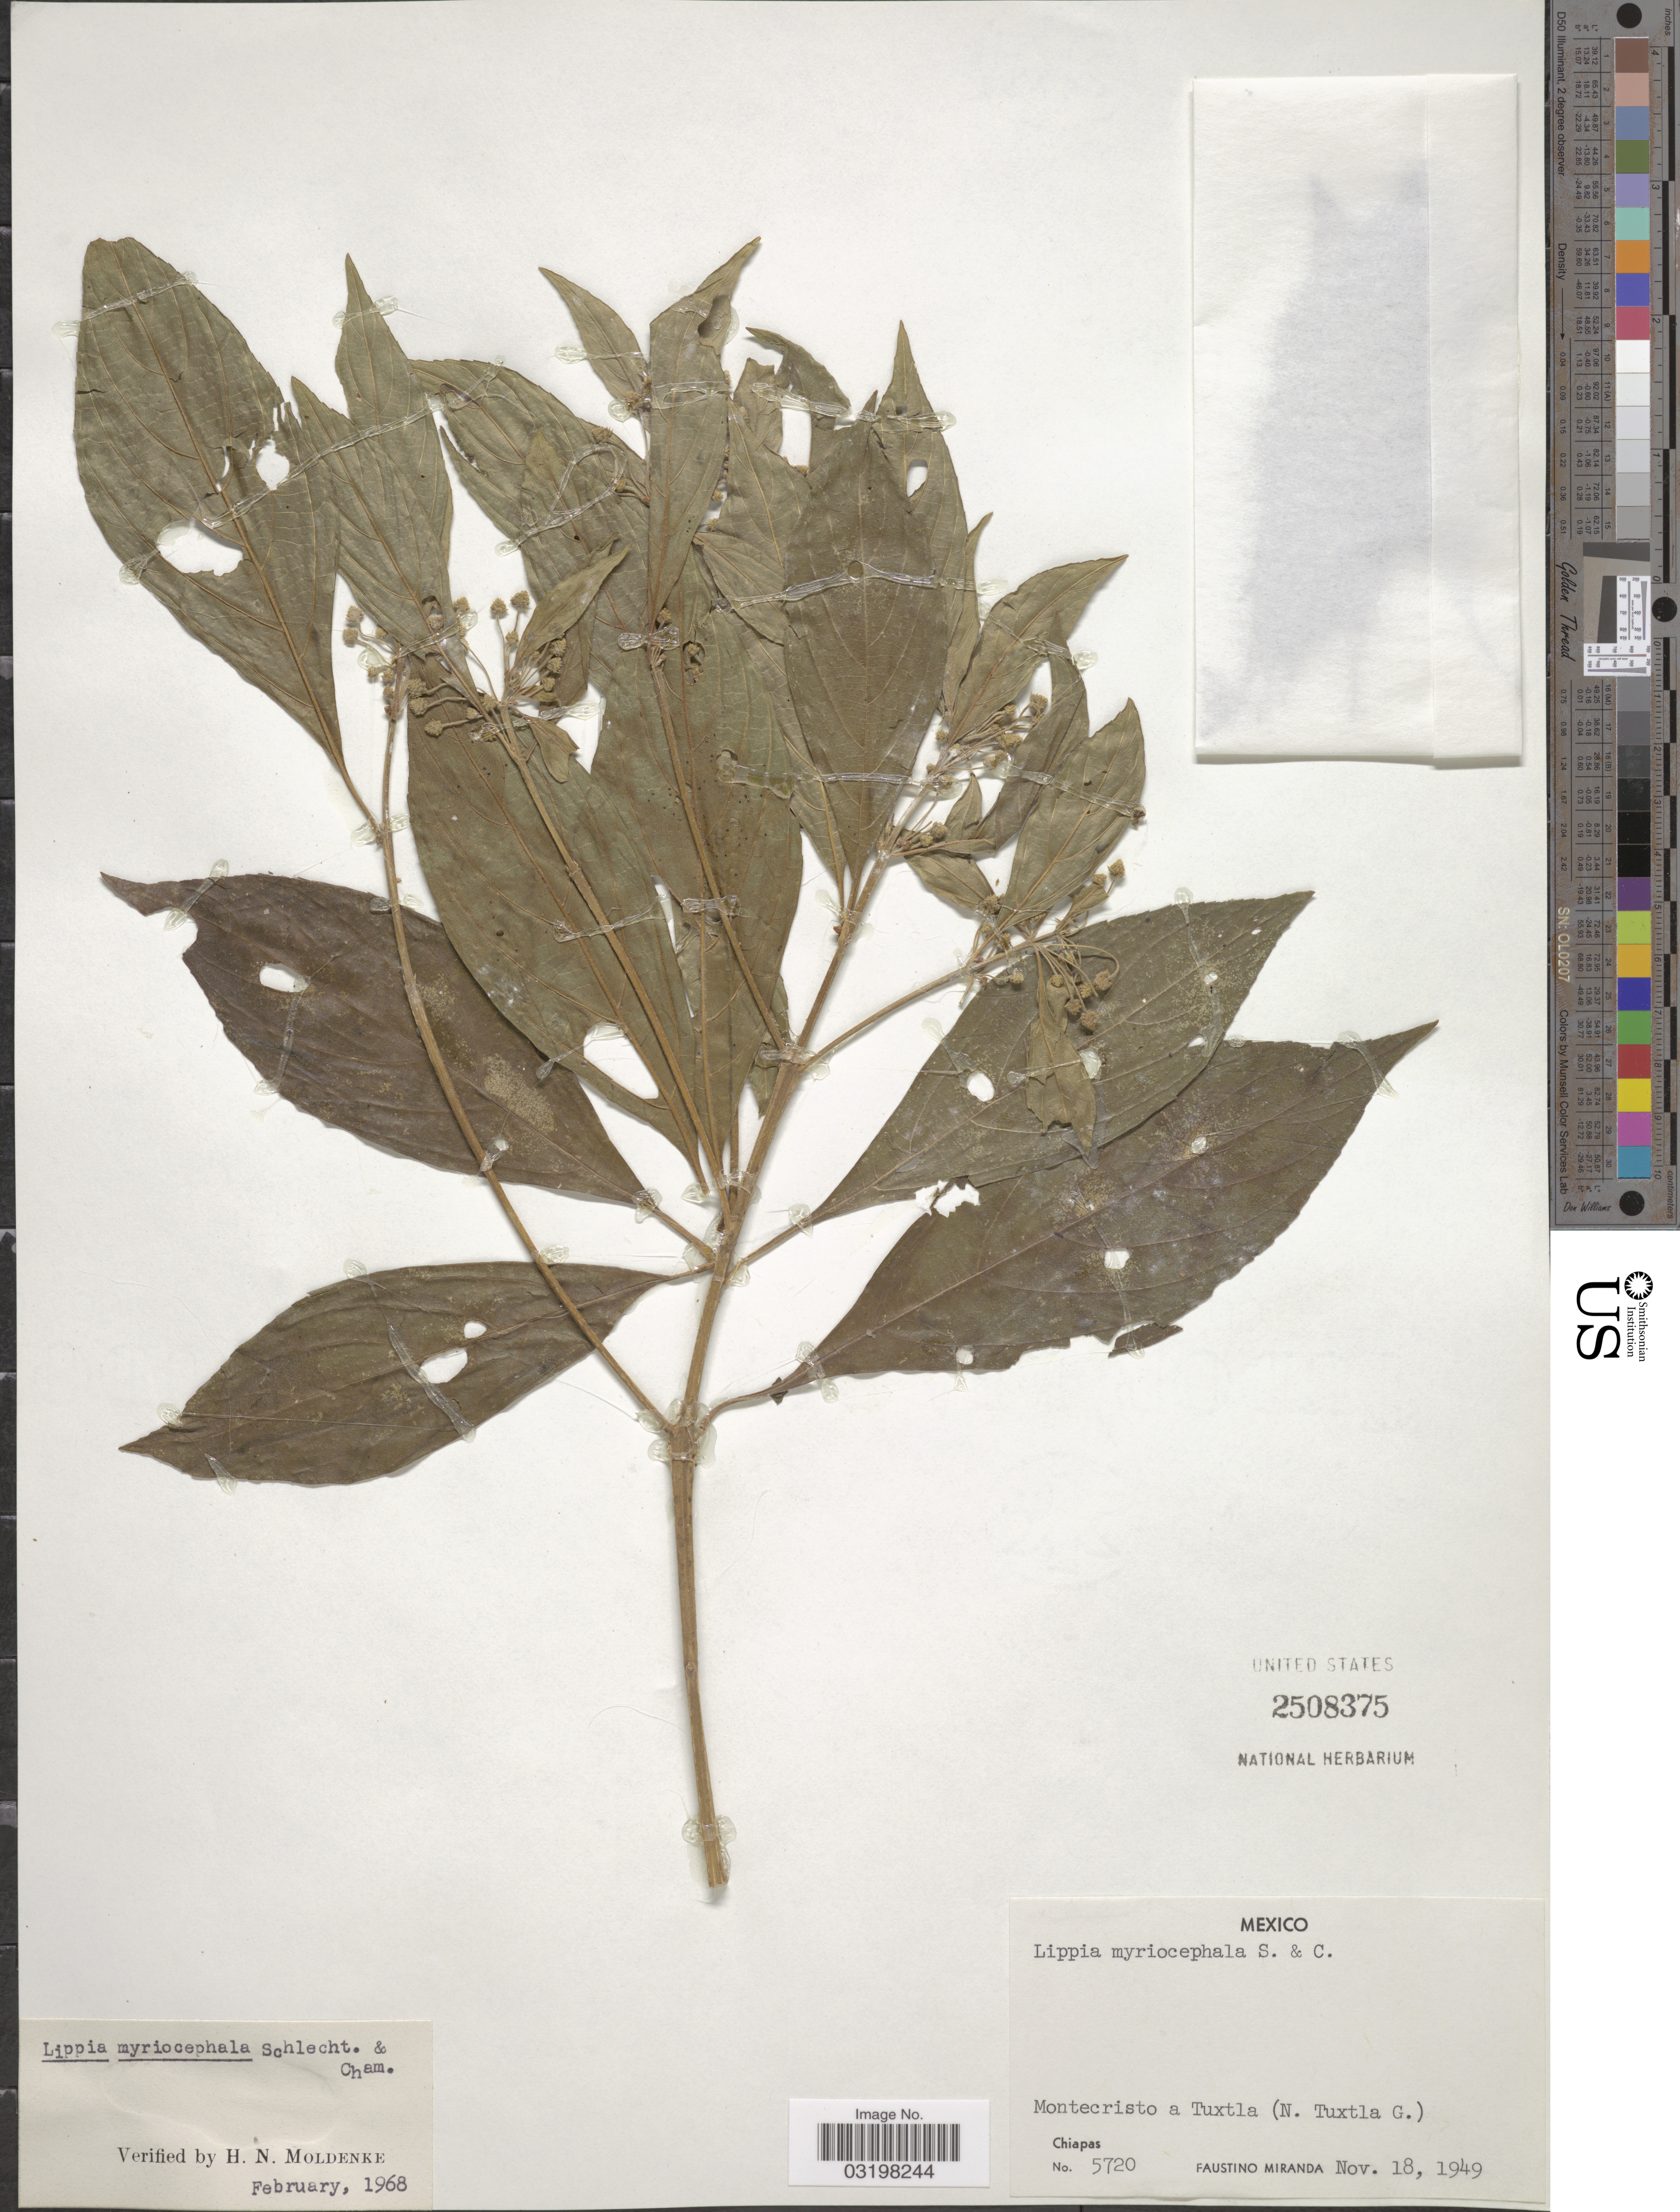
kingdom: Plantae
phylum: Tracheophyta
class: Magnoliopsida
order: Lamiales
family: Verbenaceae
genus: Lippia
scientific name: Lippia myriocephala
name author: Schltdl. & Cham.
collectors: F. Miranda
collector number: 5720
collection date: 1949-11-18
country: Mexico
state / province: Chiapas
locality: Montecristo a Tuxtla (N. Tuxtla G.).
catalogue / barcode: US 2508375